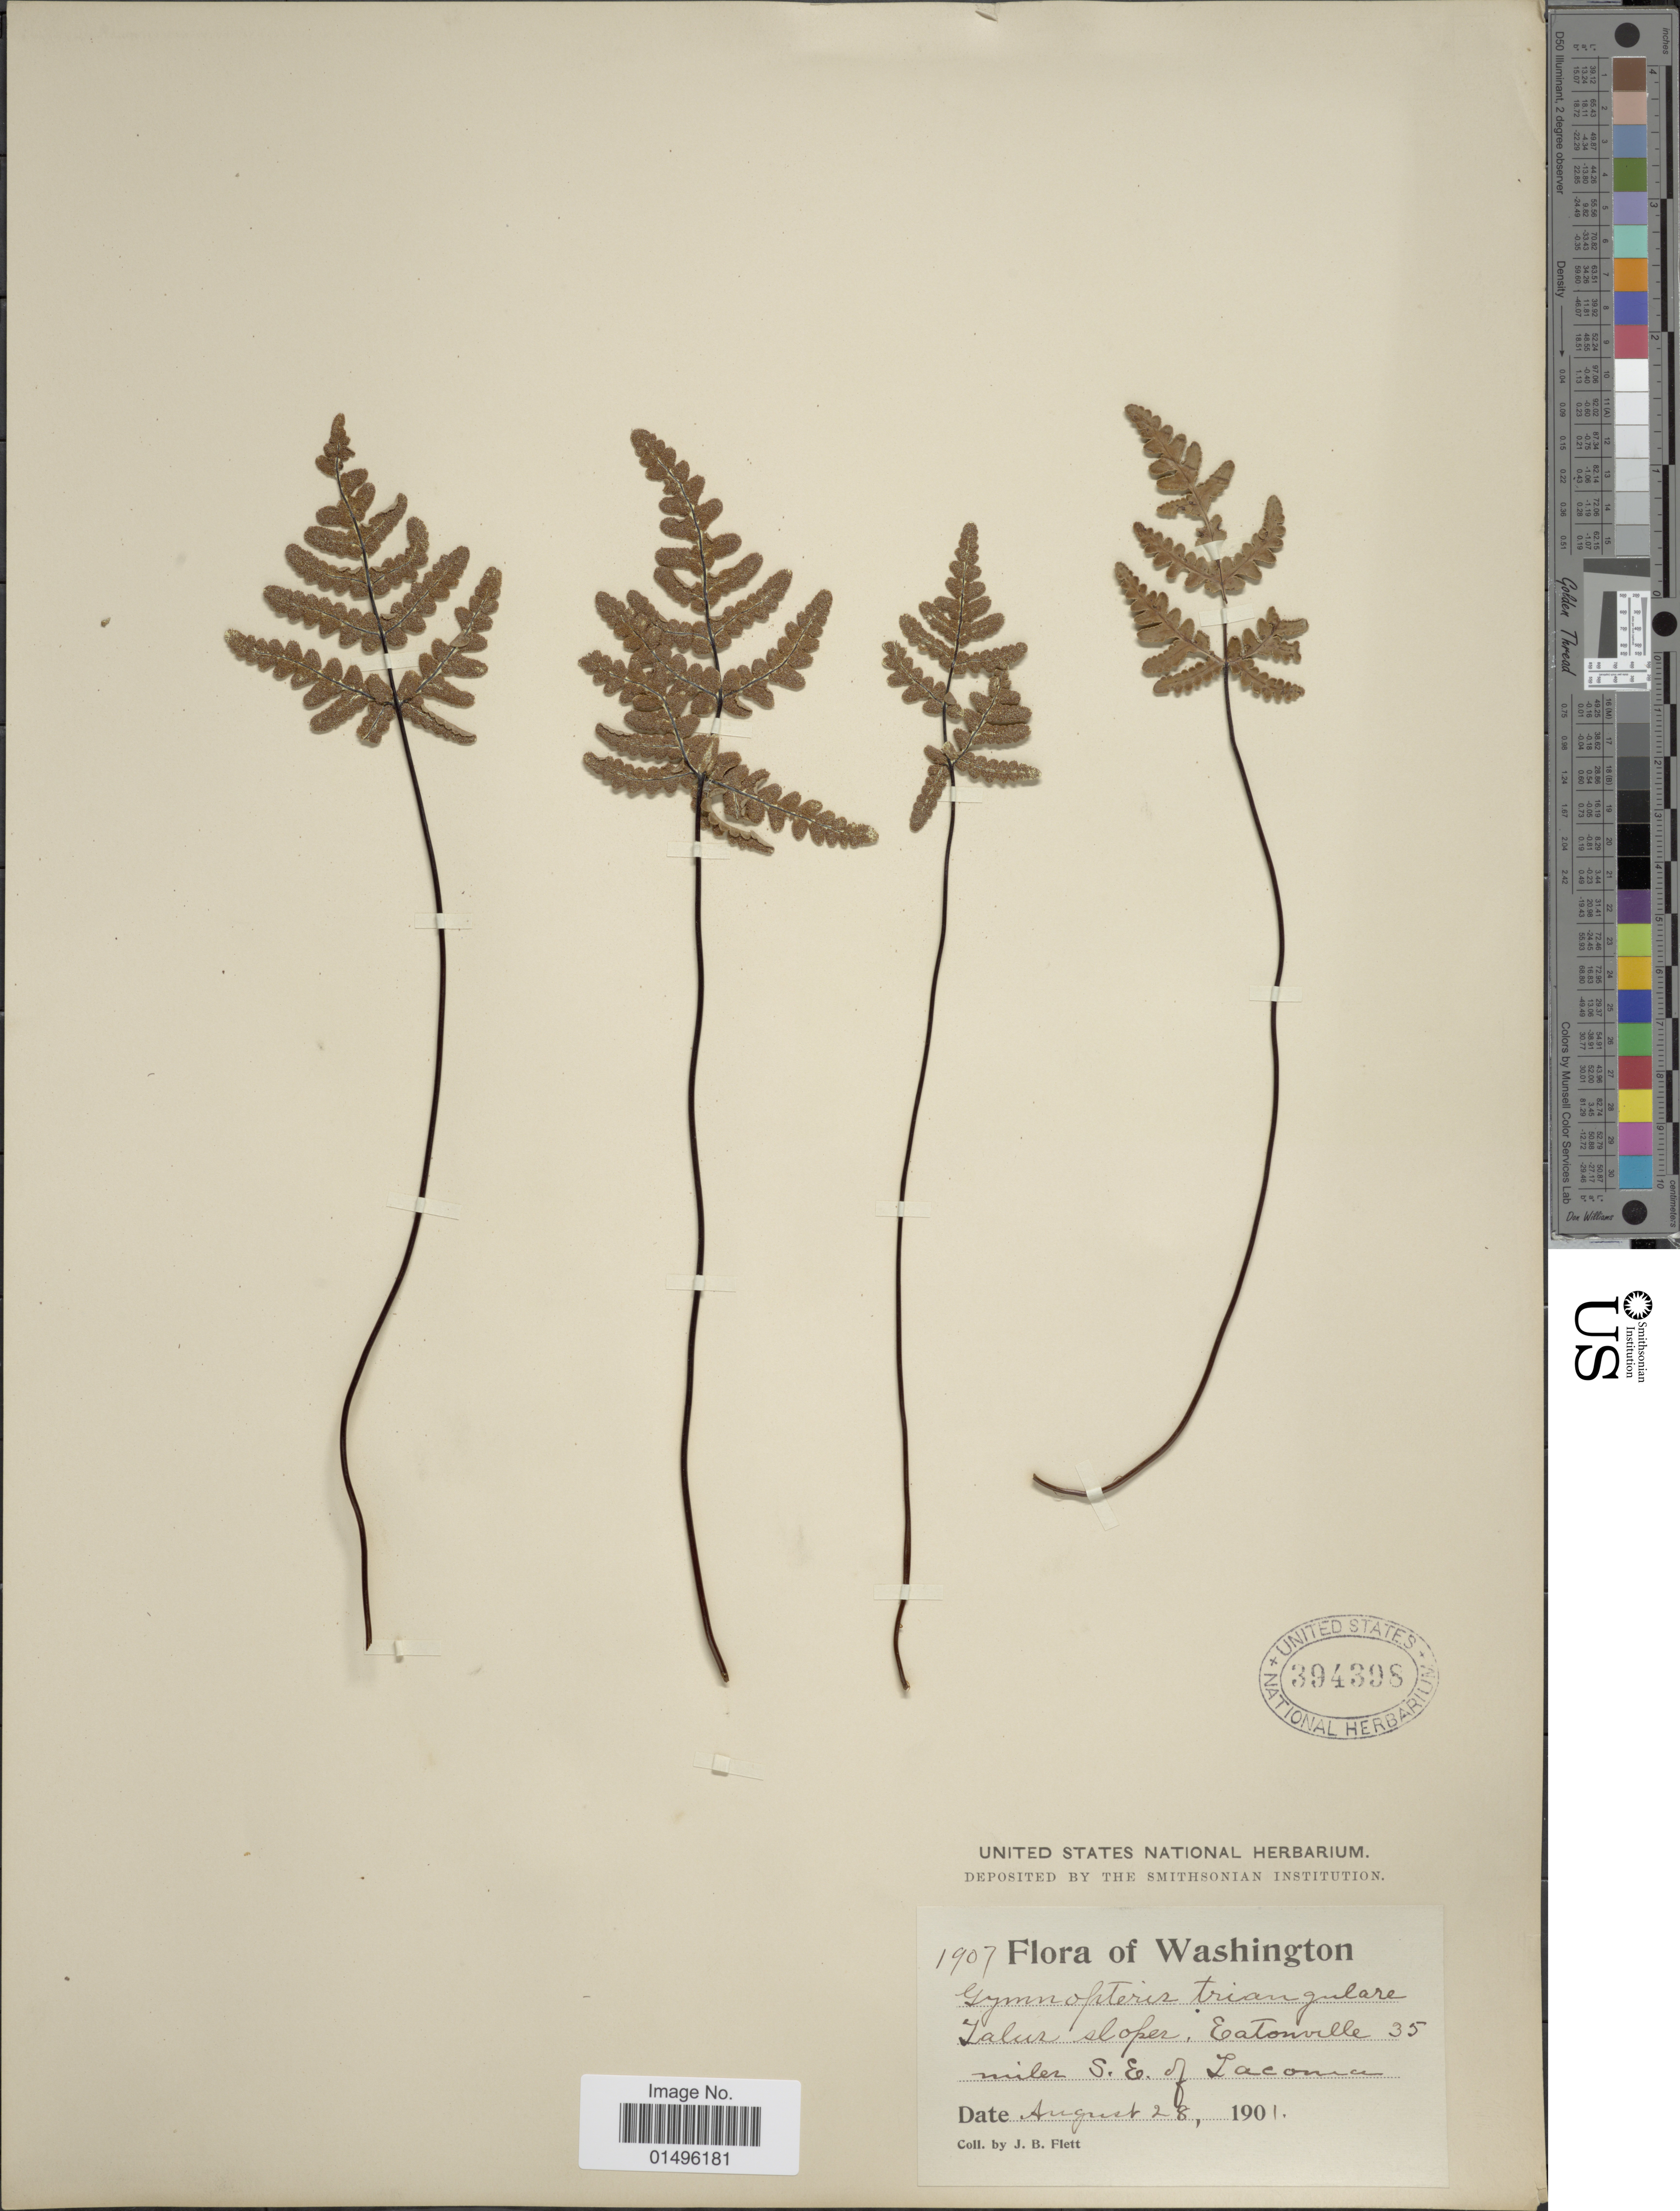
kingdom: Plantae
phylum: Tracheophyta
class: Polypodiopsida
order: Polypodiales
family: Pteridaceae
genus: Pentagramma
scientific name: Pentagramma triangularis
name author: (Kaulf.) Yatsk. et al.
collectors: J. Flett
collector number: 1907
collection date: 1901-08-28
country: United States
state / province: Washington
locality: Washington, Taluz slopes, Eatonville 35 miles S. E. of Lacoma.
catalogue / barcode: US 394398